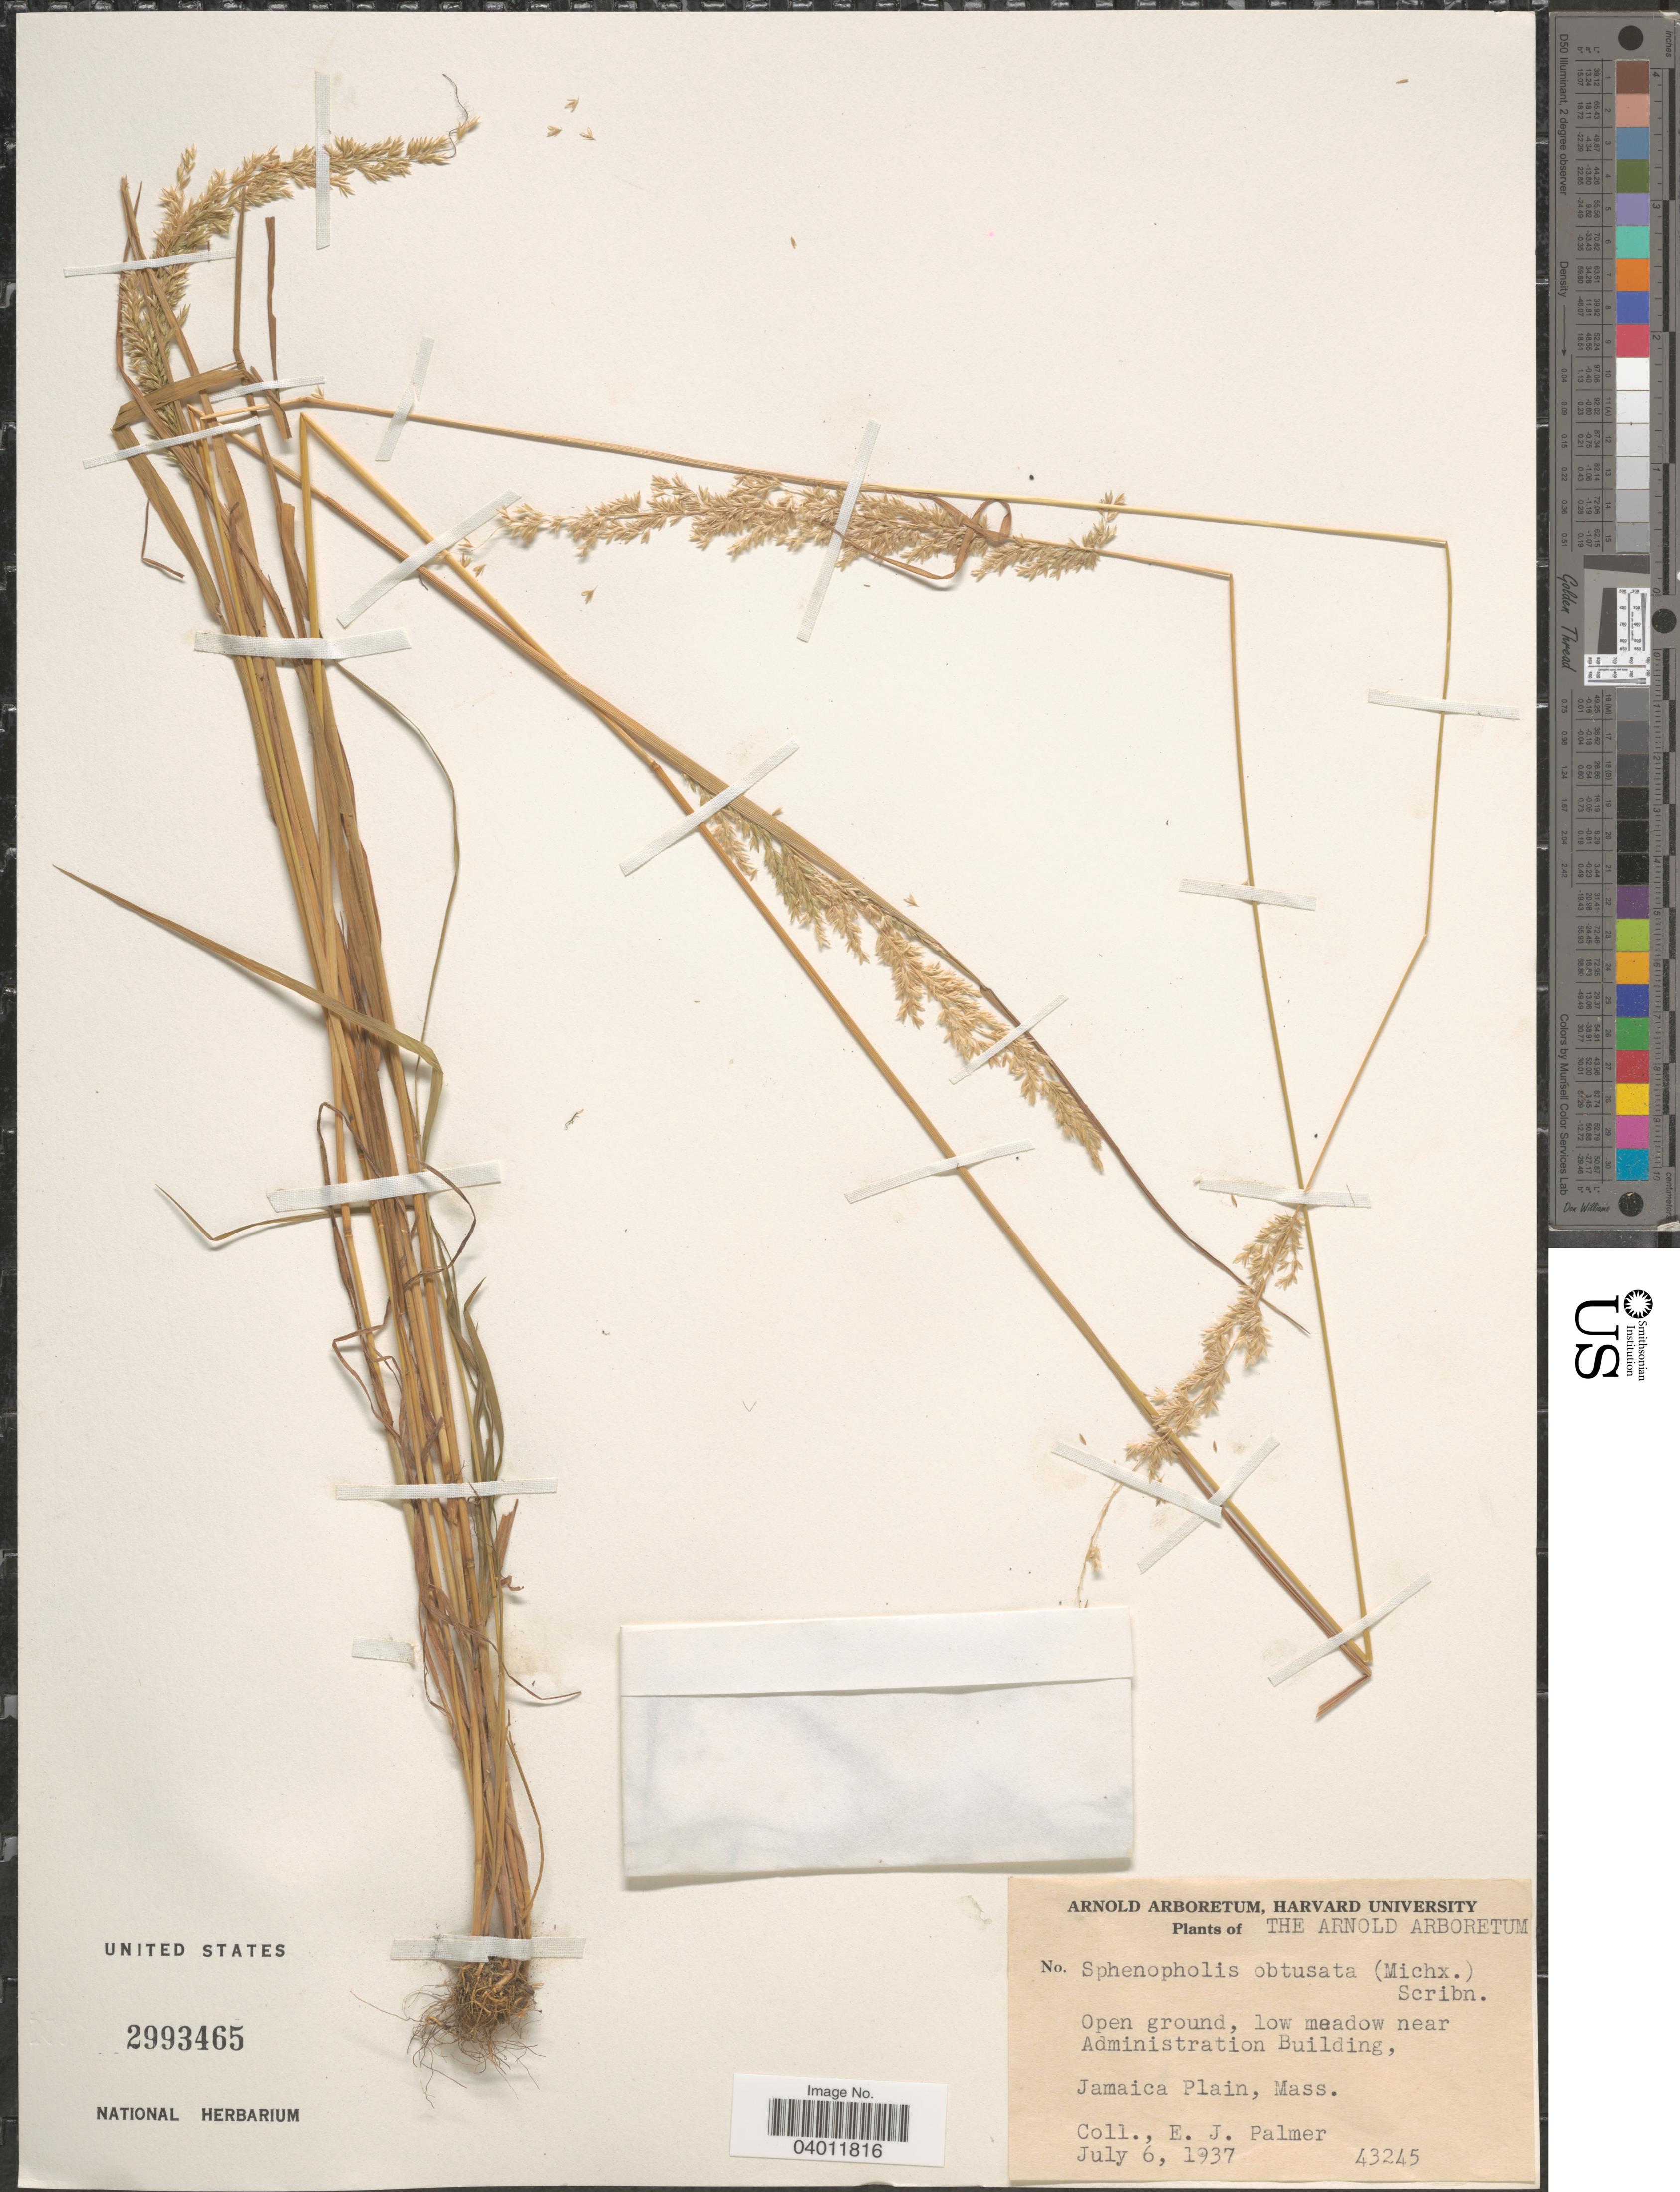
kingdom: Plantae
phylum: Tracheophyta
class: Liliopsida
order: Poales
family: Poaceae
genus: Sphenopholis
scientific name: Sphenopholis obtusata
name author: (Michx.) Scribn.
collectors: E. J. Palmer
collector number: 43245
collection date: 1937-07-06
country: United States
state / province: Massachusetts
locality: The Arnold Arboretum. Open ground, low meadow near Administration Building, Jamaica Plains.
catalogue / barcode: US 2993465